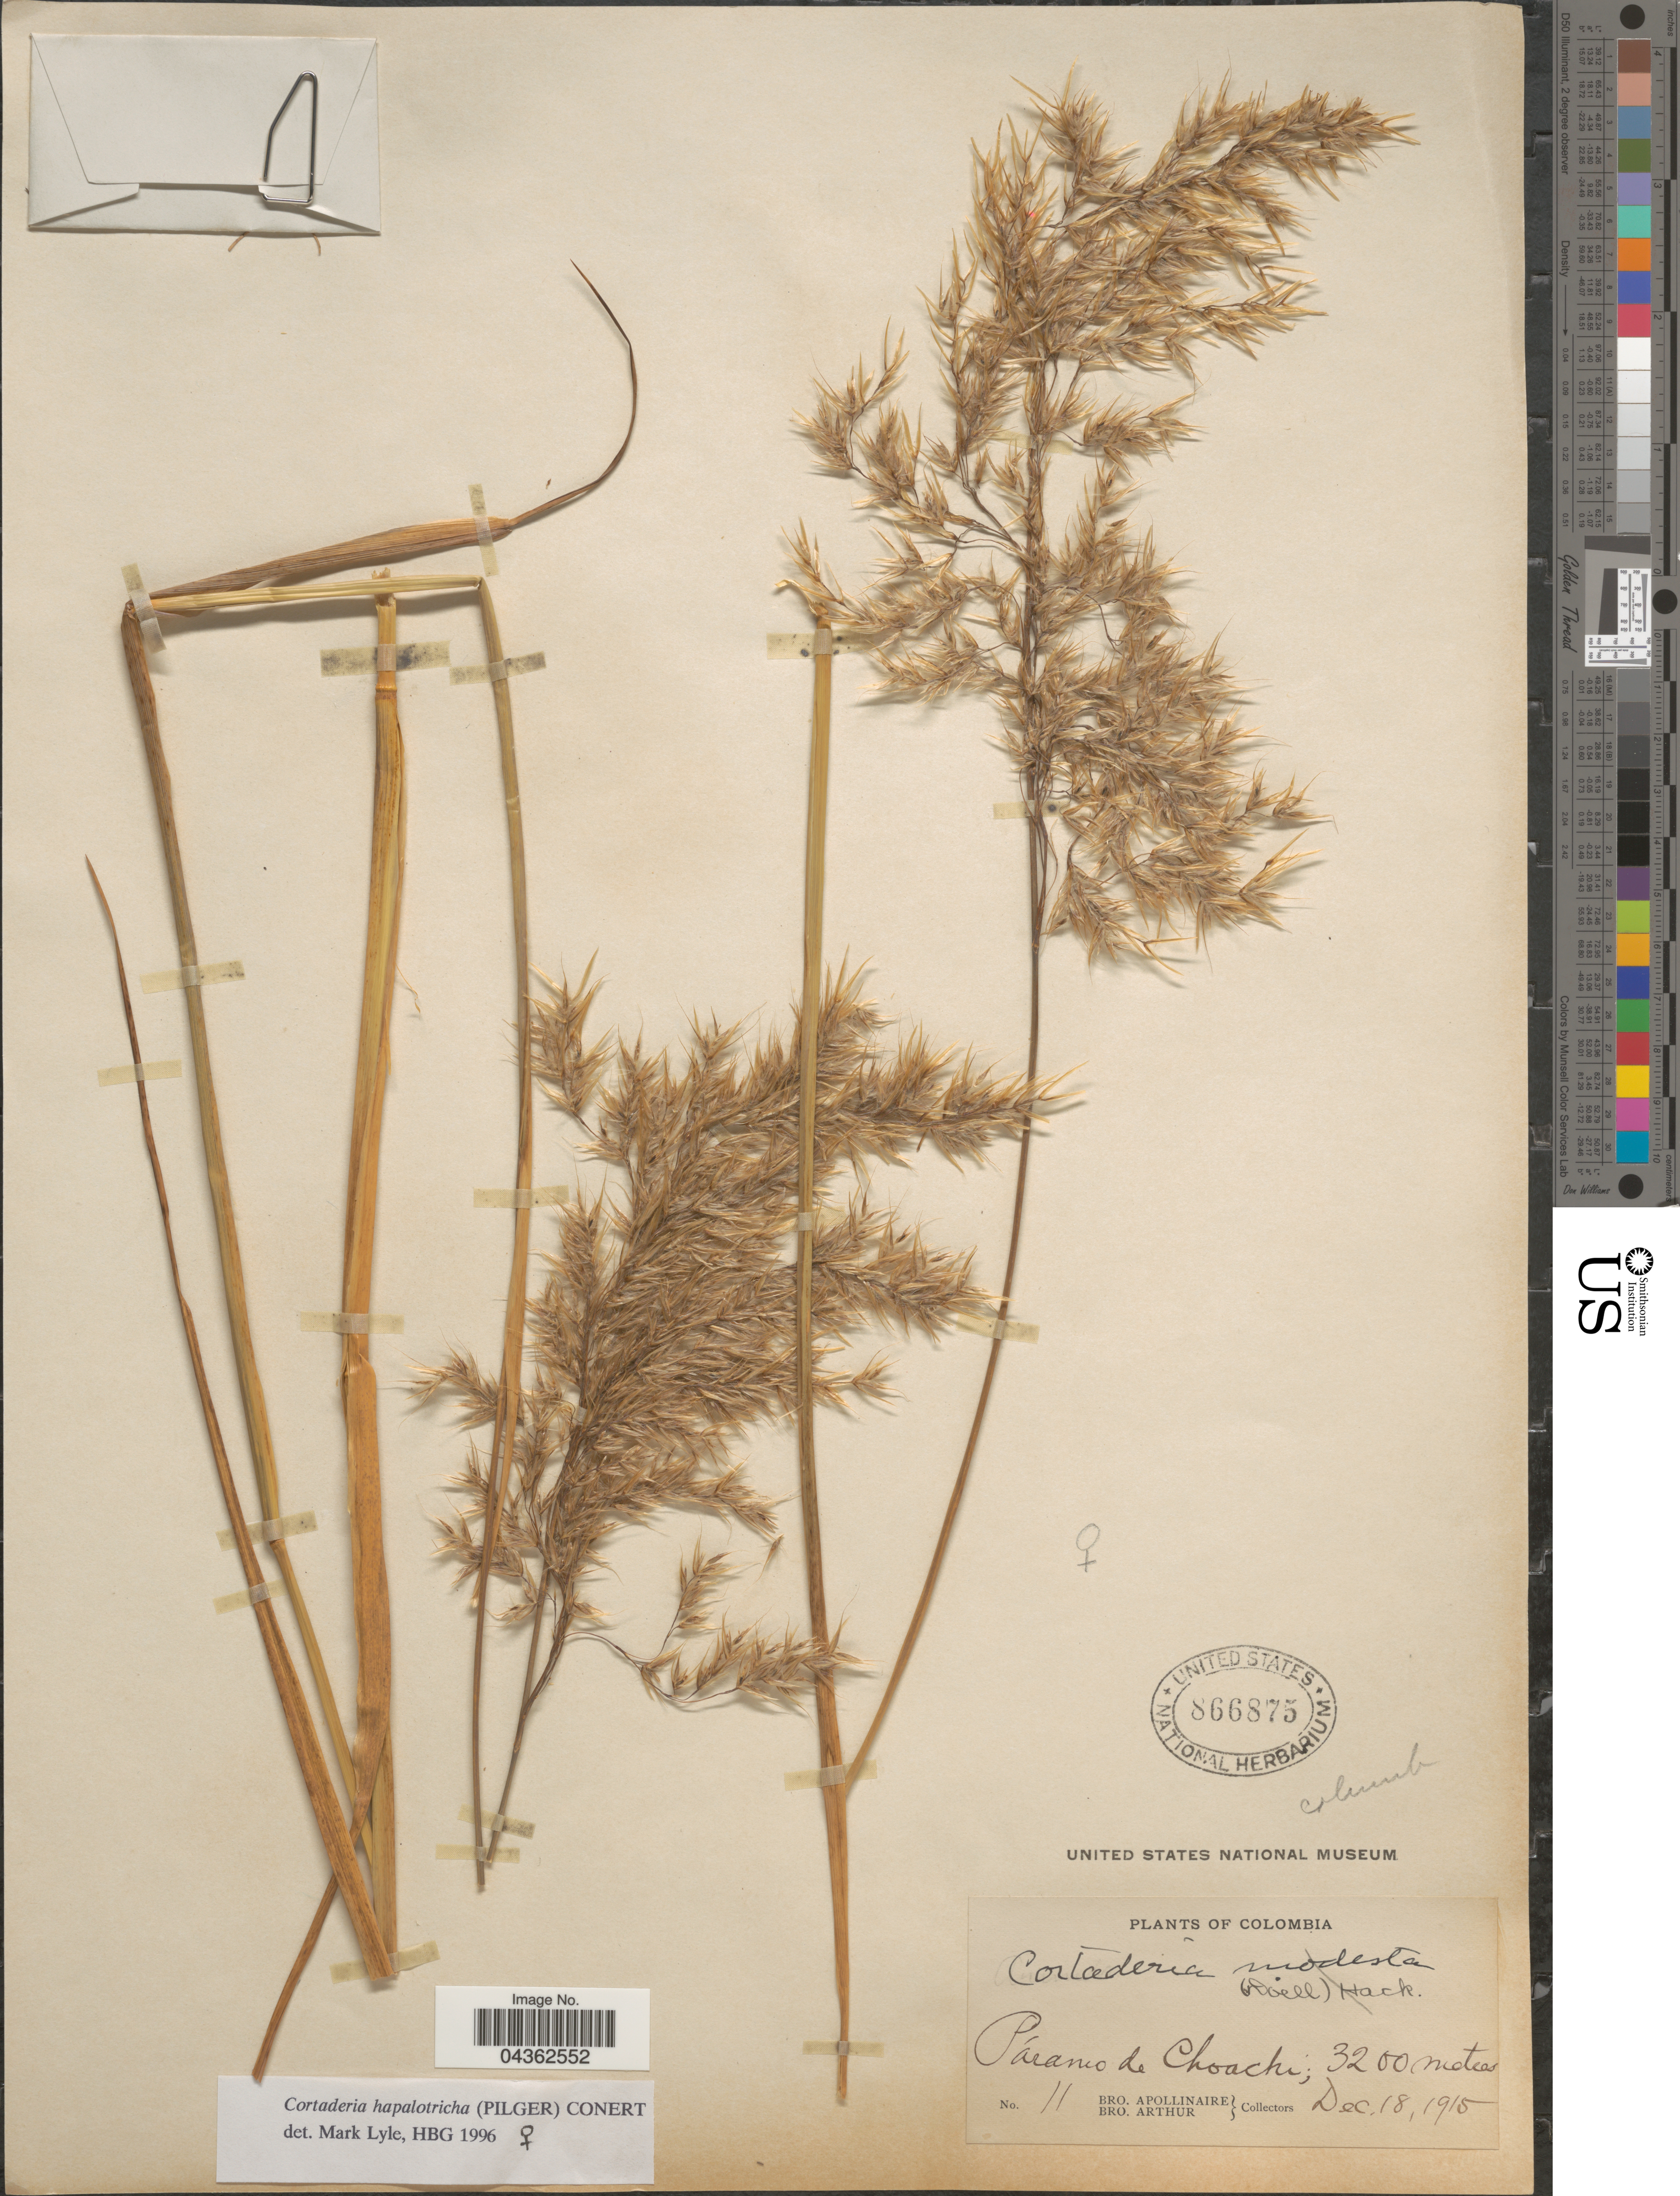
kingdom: Plantae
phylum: Tracheophyta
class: Liliopsida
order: Poales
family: Poaceae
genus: Cortaderia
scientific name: Cortaderia hapalotricha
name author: (Pilg.) Conert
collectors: Bro. Apollinaire & Bro. Arthur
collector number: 11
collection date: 1915-12-18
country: Colombia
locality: Páramo de Choachi.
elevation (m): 3200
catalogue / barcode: US 866875